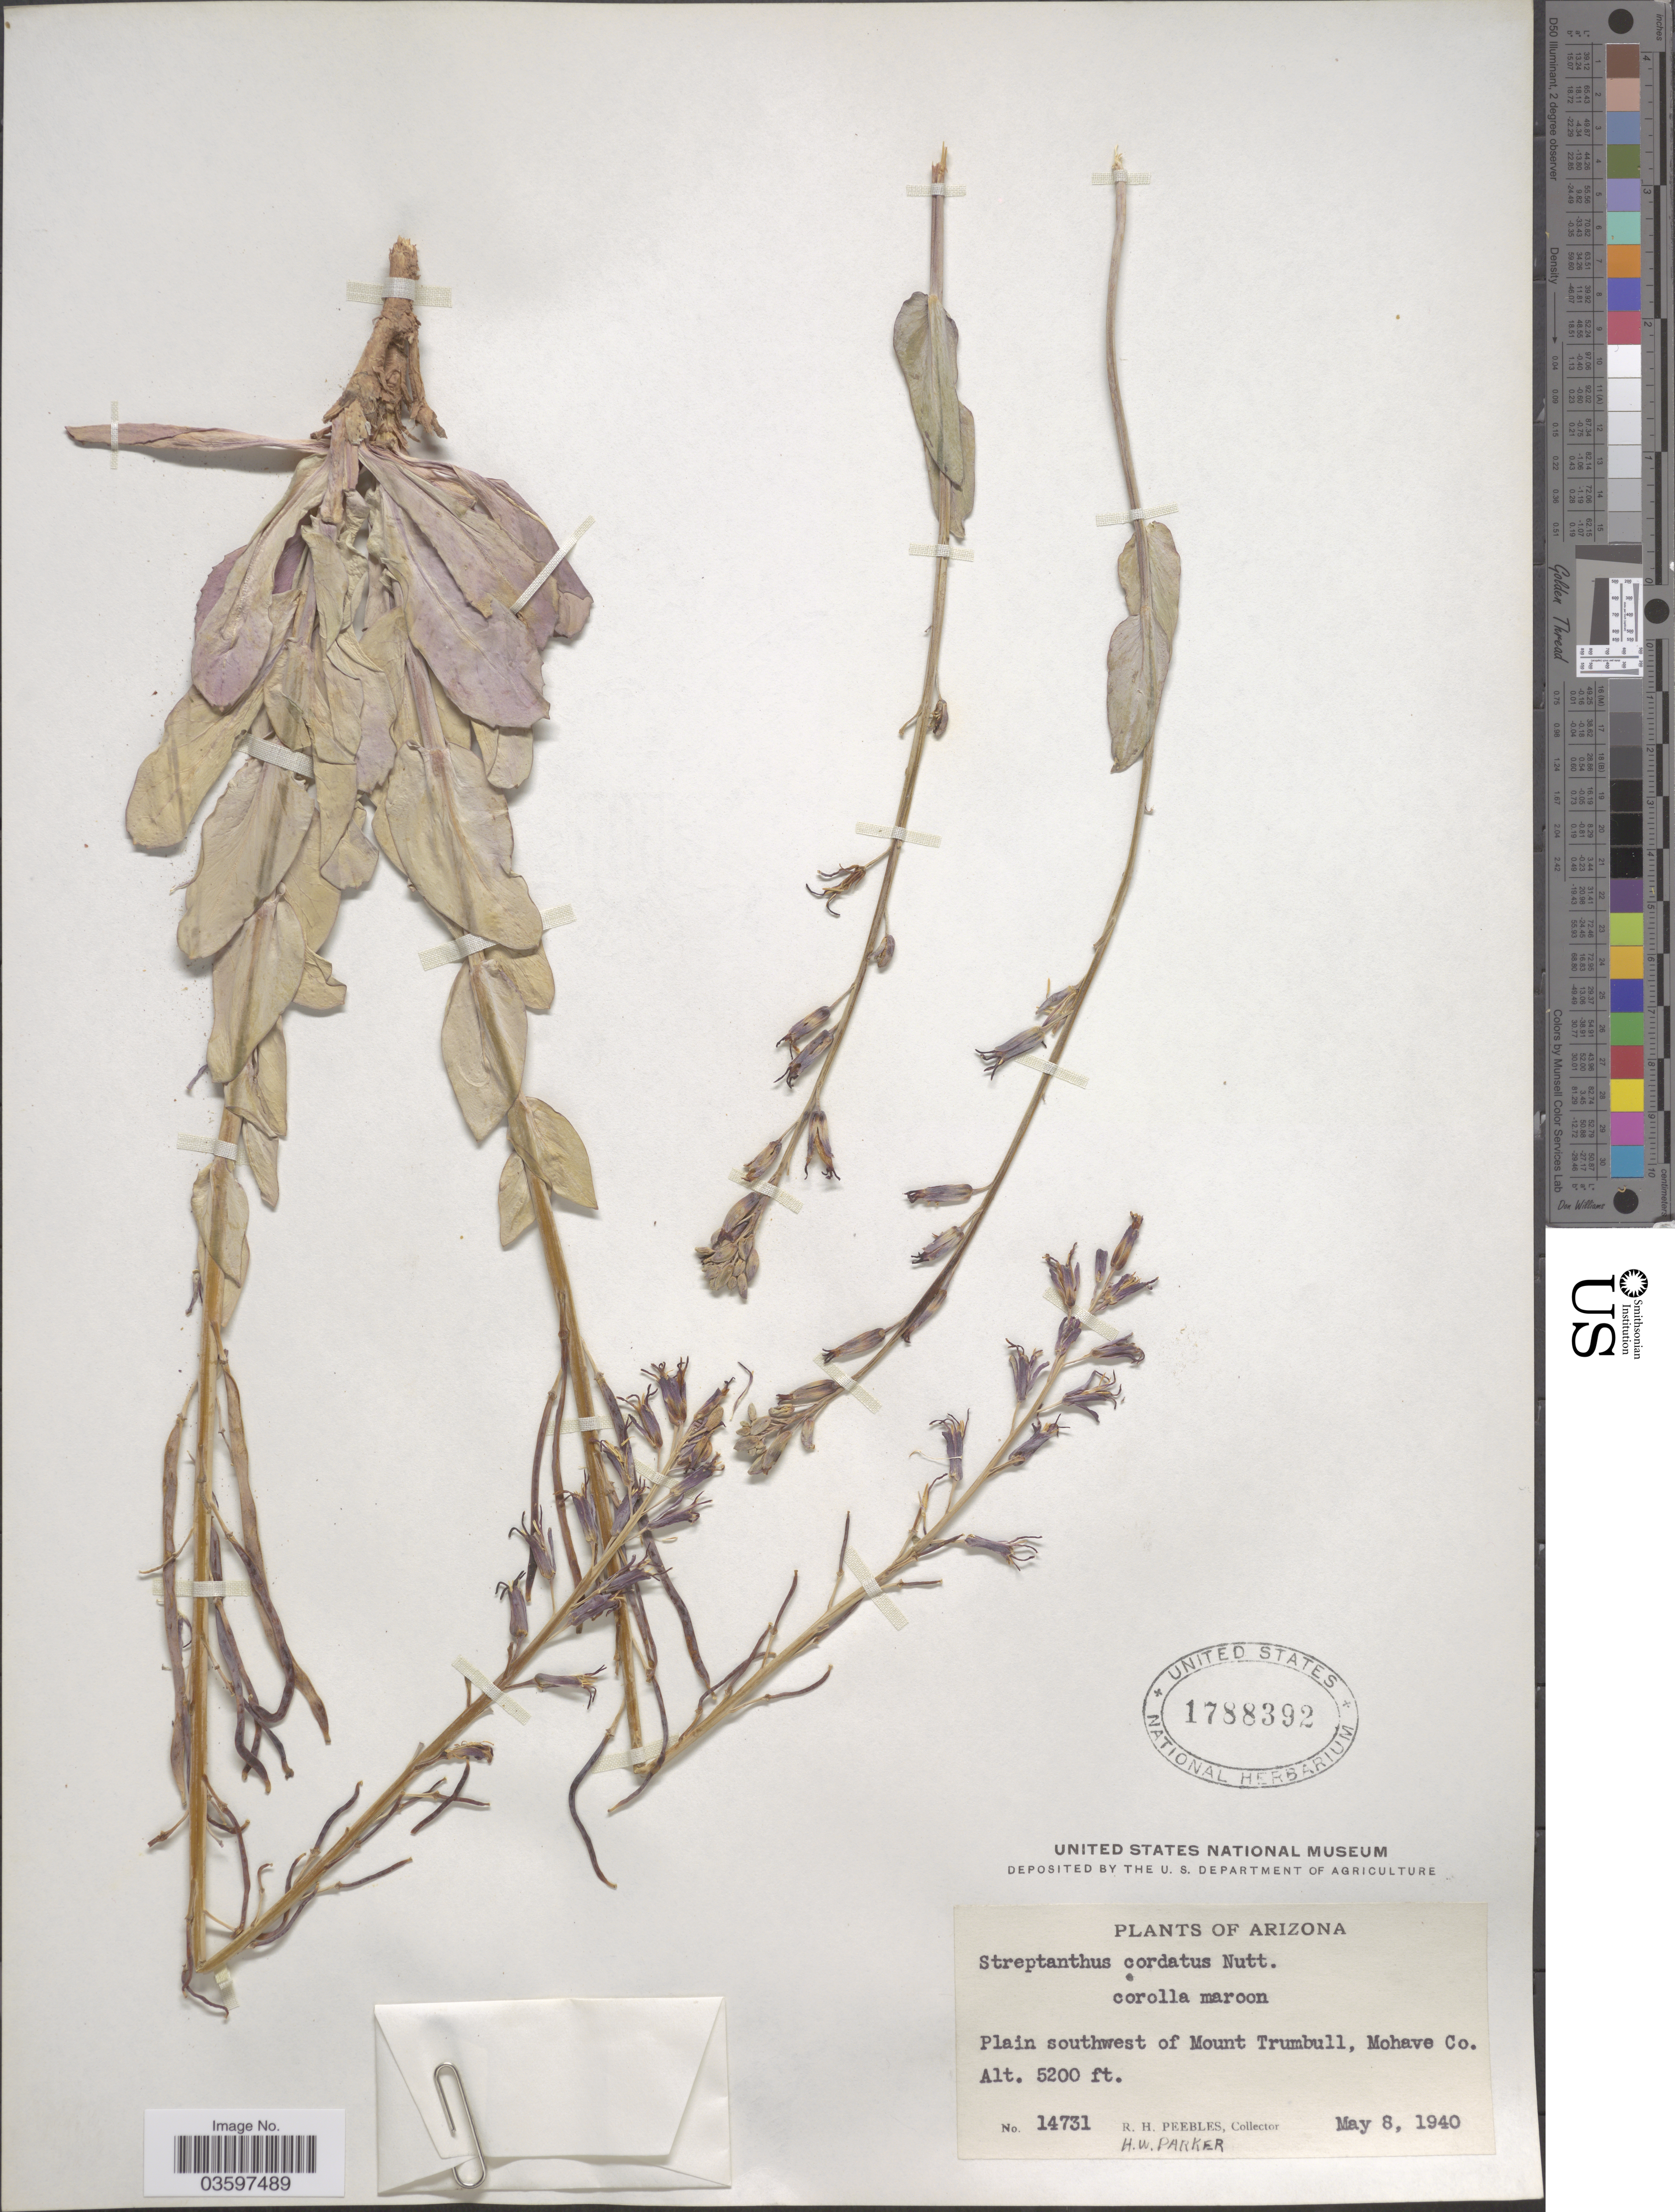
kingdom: Plantae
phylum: Tracheophyta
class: Magnoliopsida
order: Brassicales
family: Brassicaceae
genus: Streptanthus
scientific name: Streptanthus cordatus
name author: Nutt. ex Torr. & A. Gray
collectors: R. H. Peebles & H. W. Parker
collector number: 14731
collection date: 1940-05-08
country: United States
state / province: Arizona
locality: Plain southwest of Mount Trumbull, Mohave Co.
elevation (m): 1585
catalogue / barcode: US 1788392